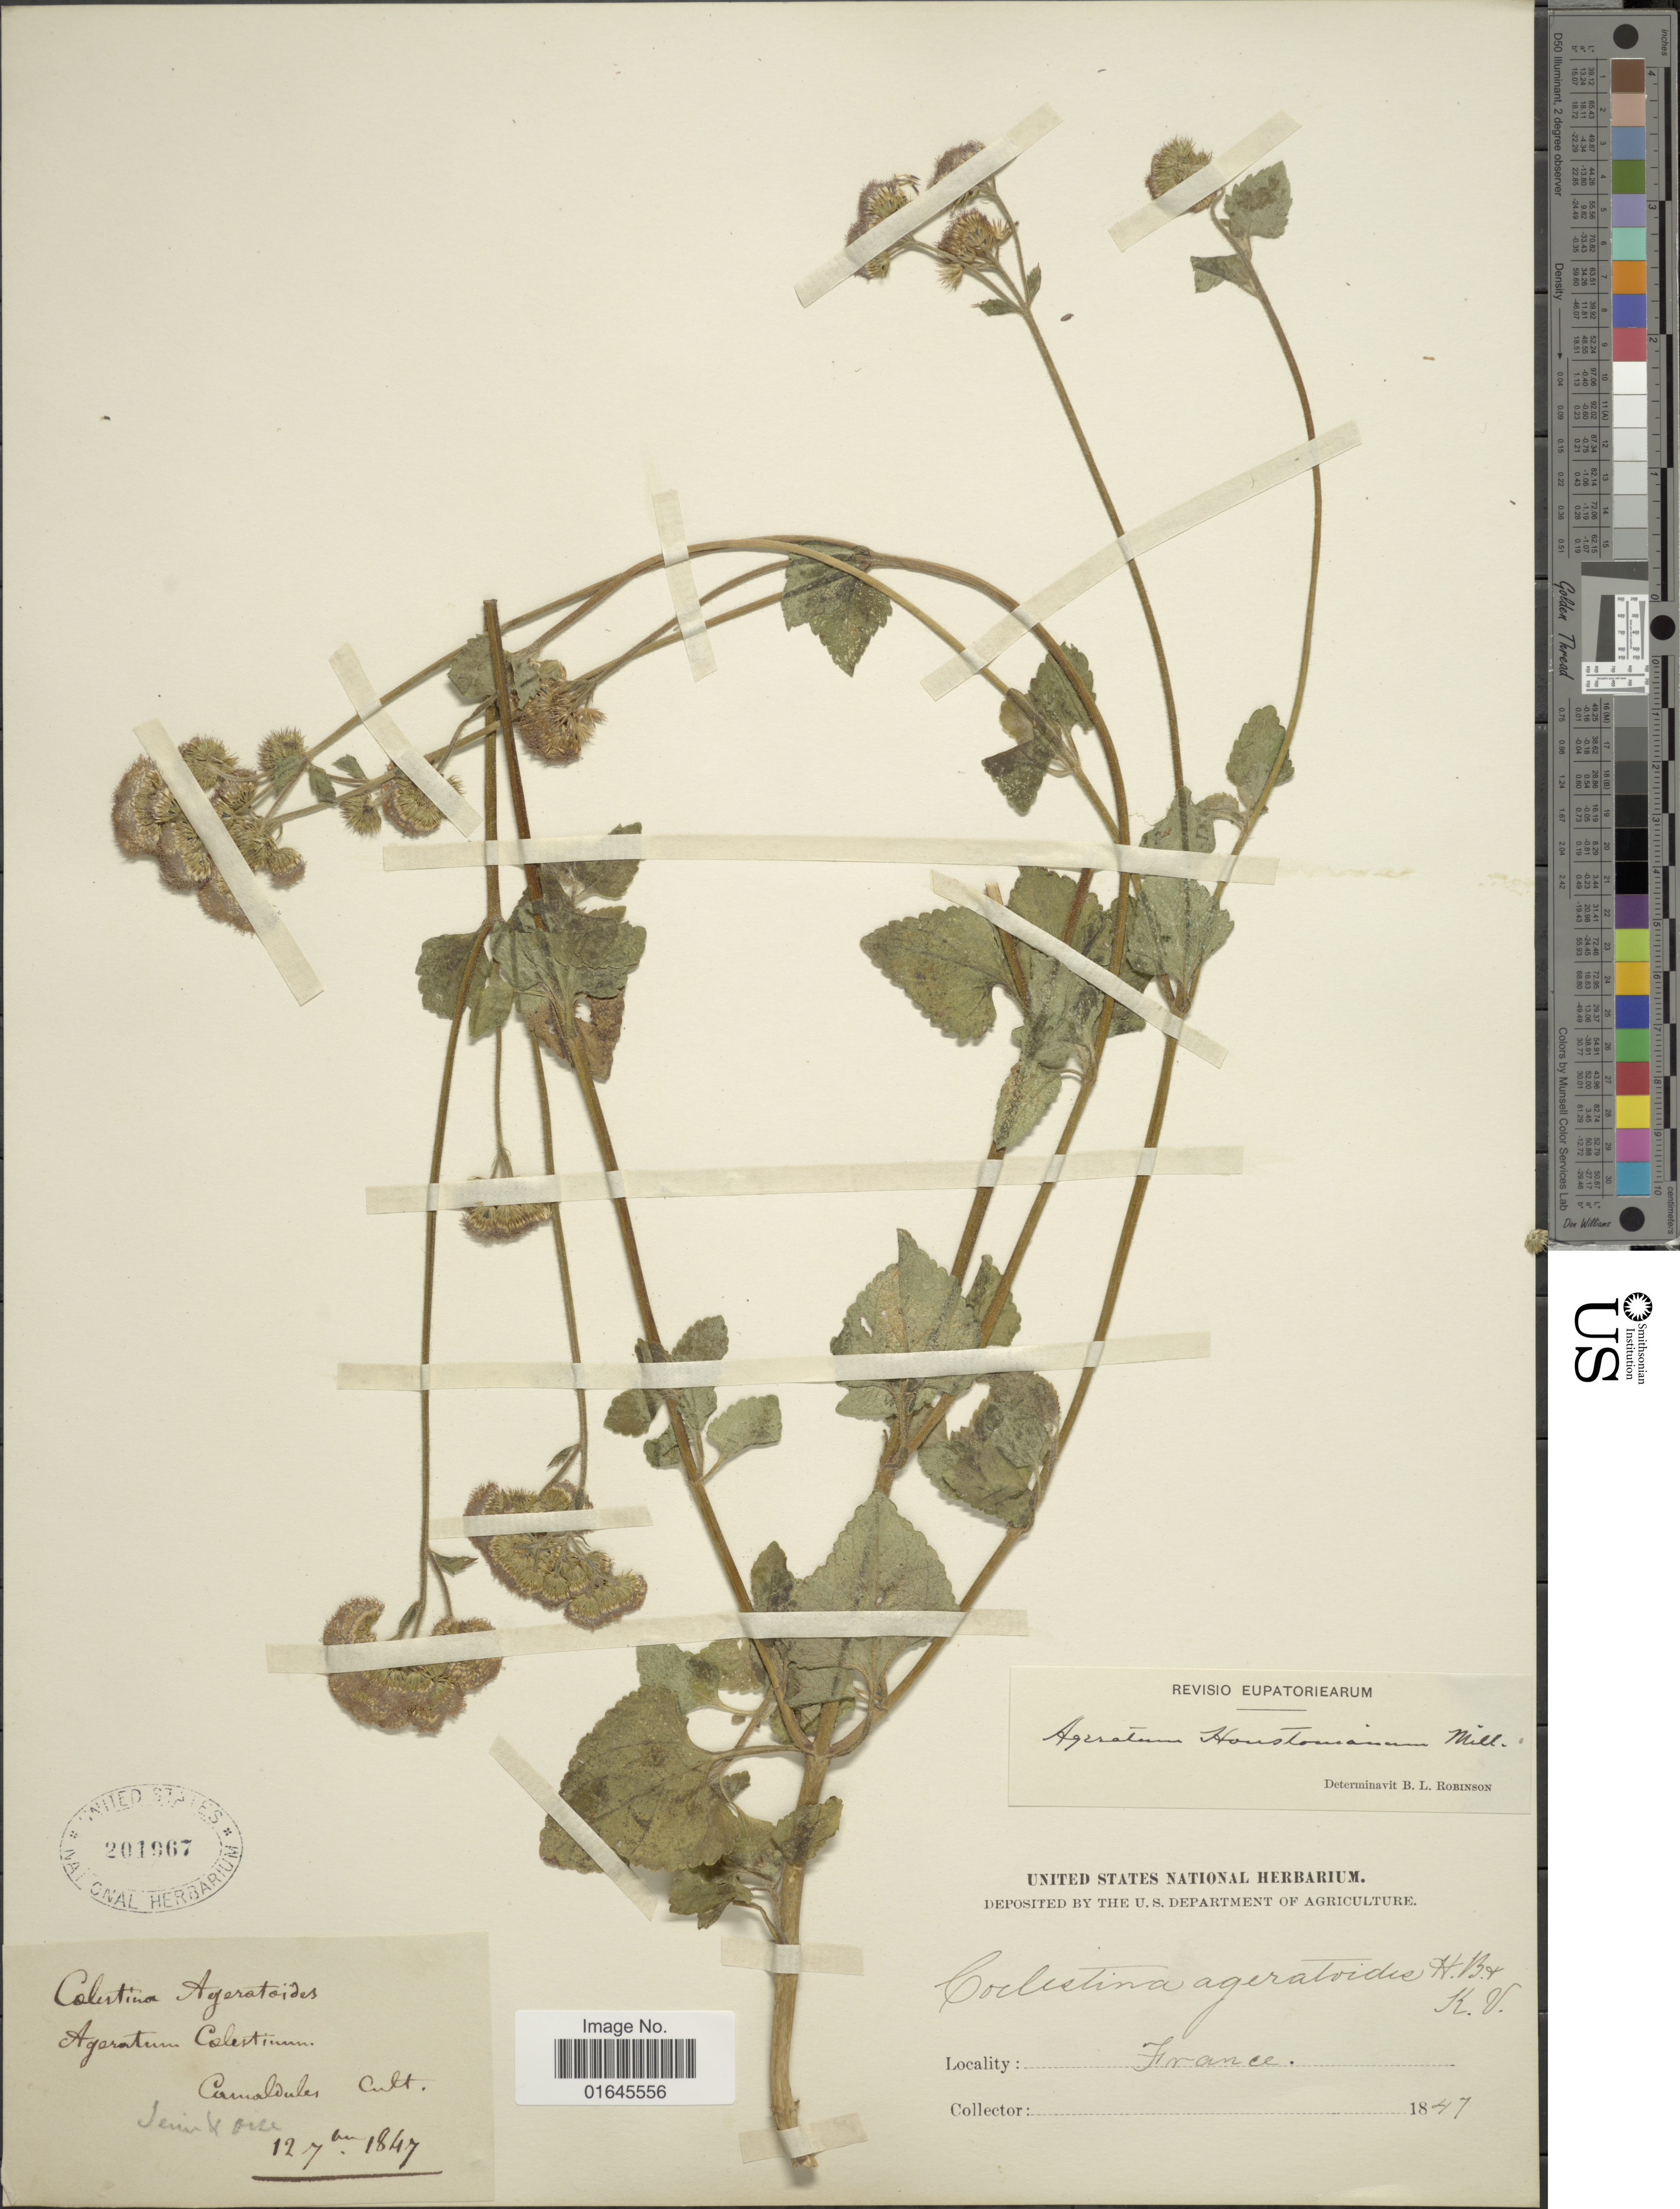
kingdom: Plantae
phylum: Tracheophyta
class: Magnoliopsida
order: Asterales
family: Asteraceae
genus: Ageratum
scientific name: Ageratum houstonianum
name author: Mill.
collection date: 1847-09-12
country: France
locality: Camaldules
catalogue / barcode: US 201967